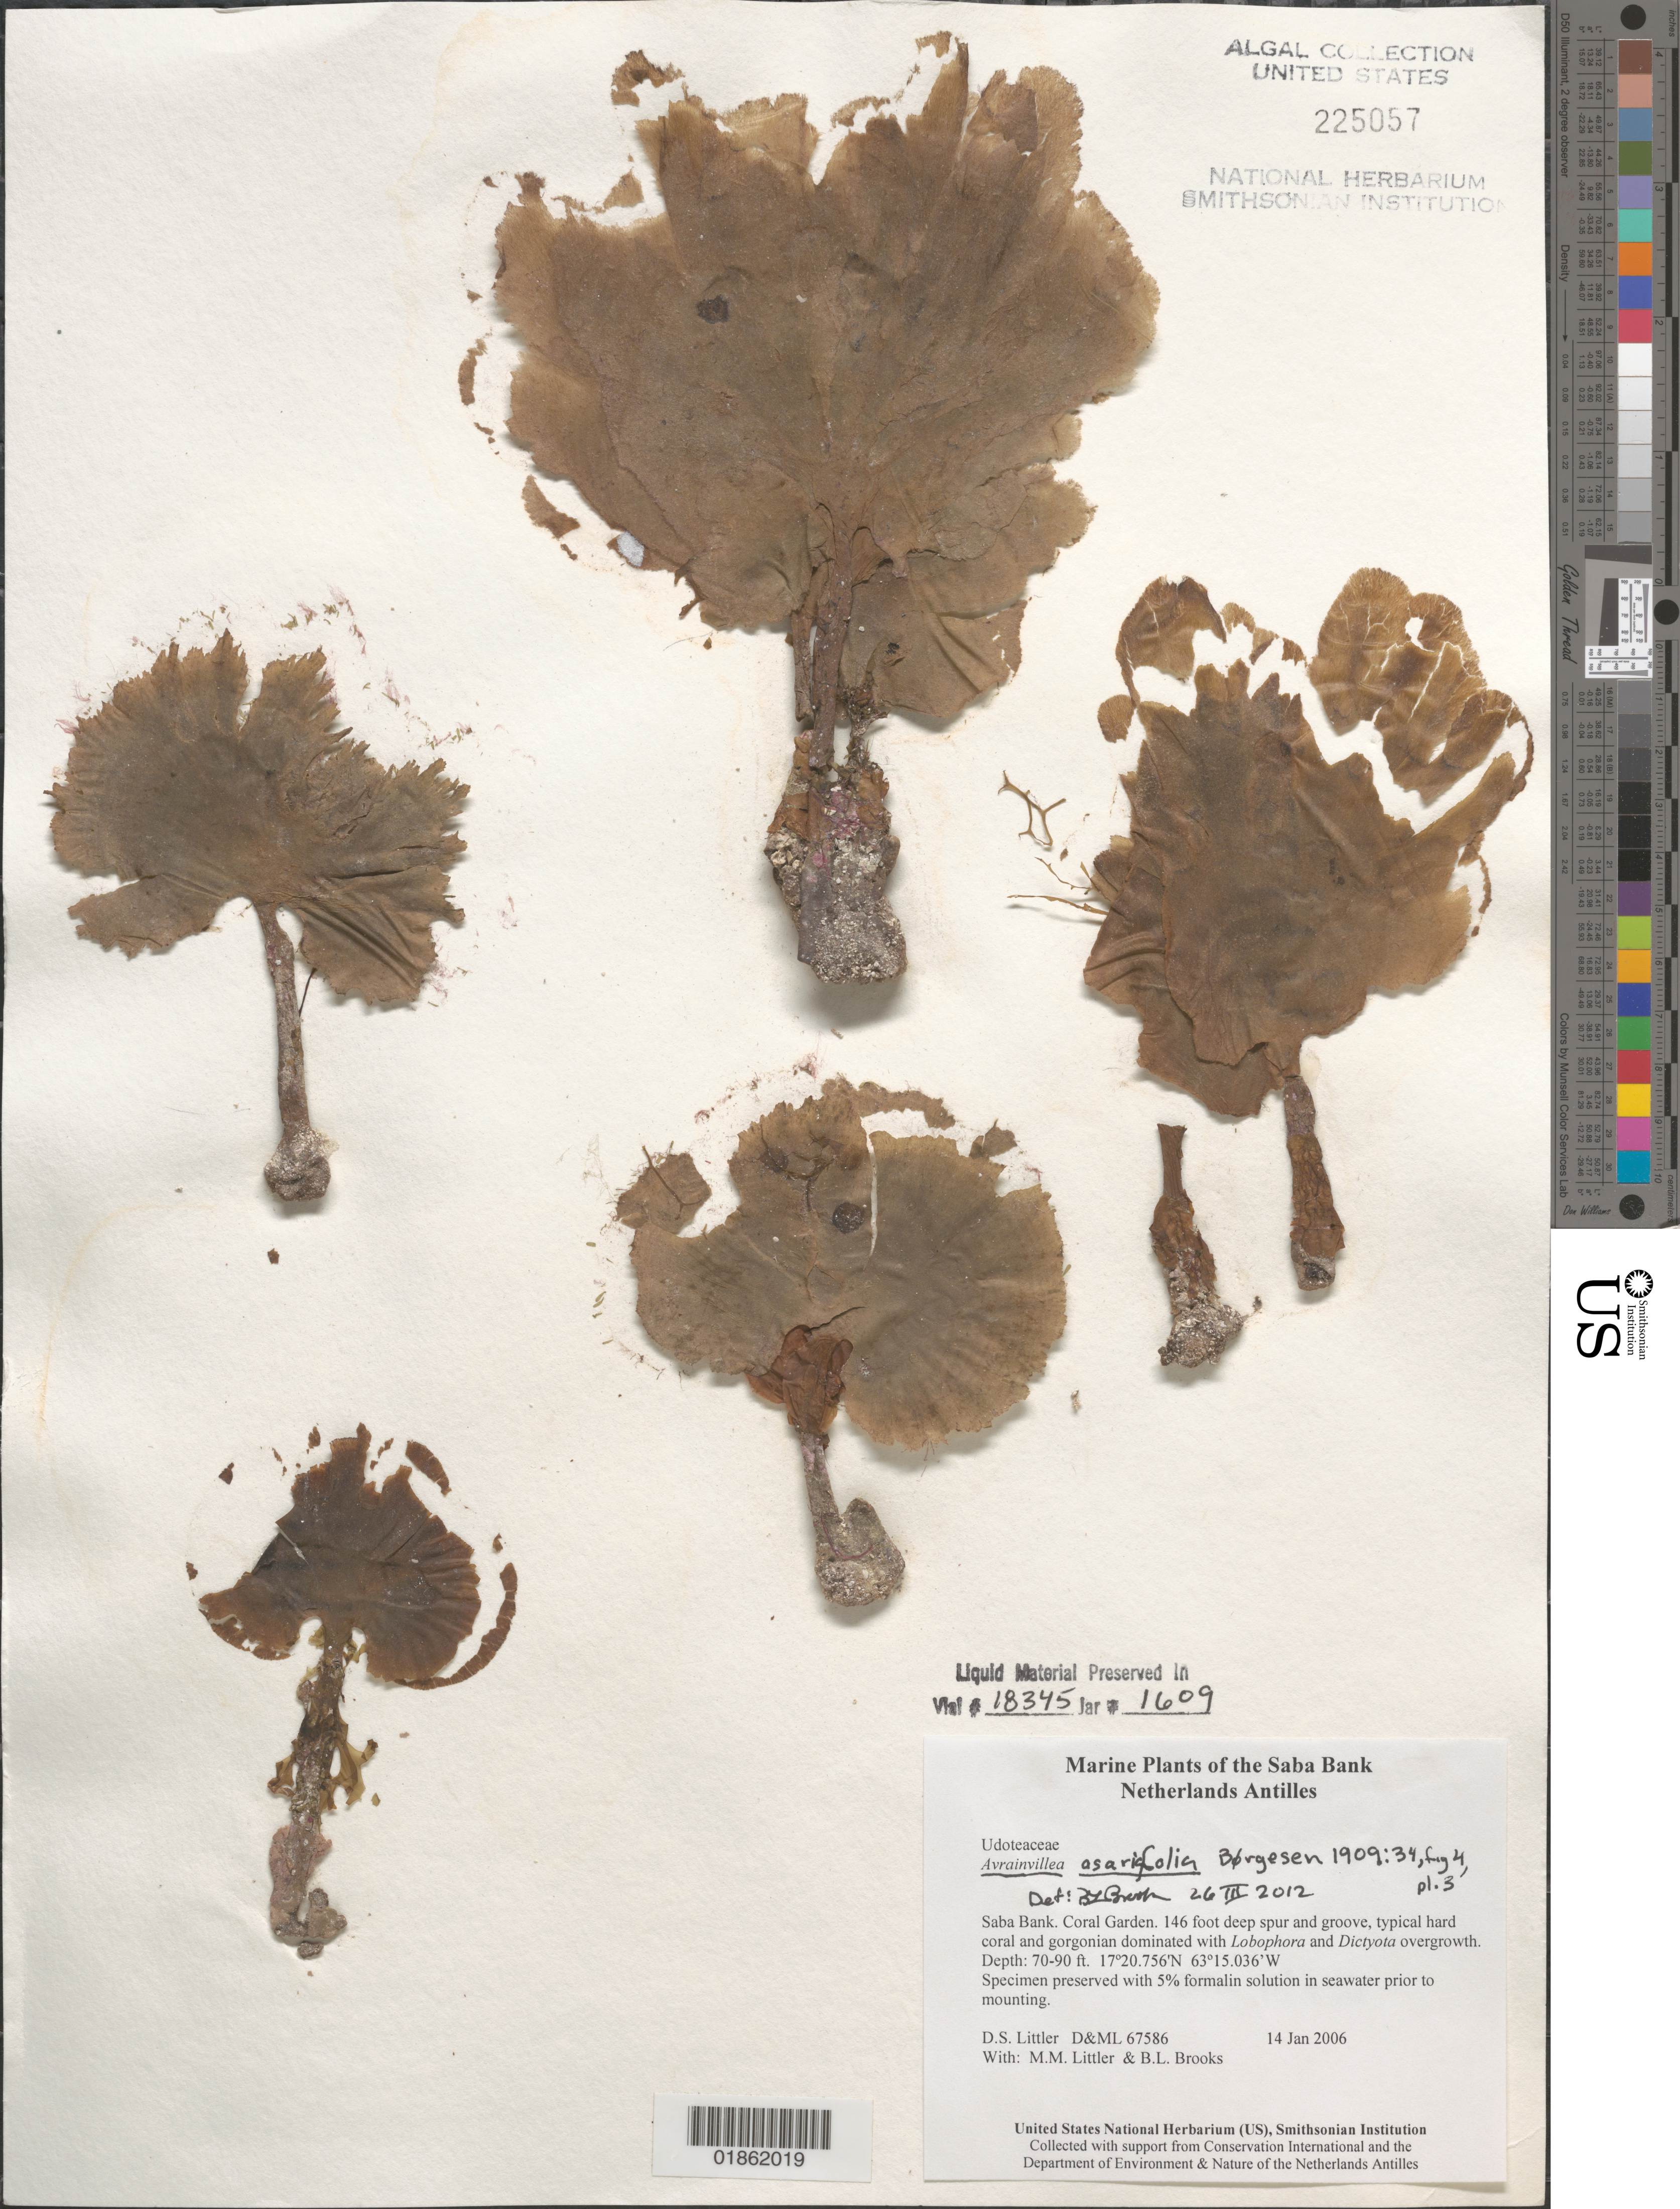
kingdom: Plantae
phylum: Chlorophyta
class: Ulvophyceae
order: Bryopsidales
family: Dichotomosiphonaceae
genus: Avrainvillea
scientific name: Avrainvillea sp.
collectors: D. S. Littler & M. M. Littler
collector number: D&ML 67586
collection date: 2006-01-14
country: Netherlands Antilles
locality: Saba Bank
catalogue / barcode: US 225057